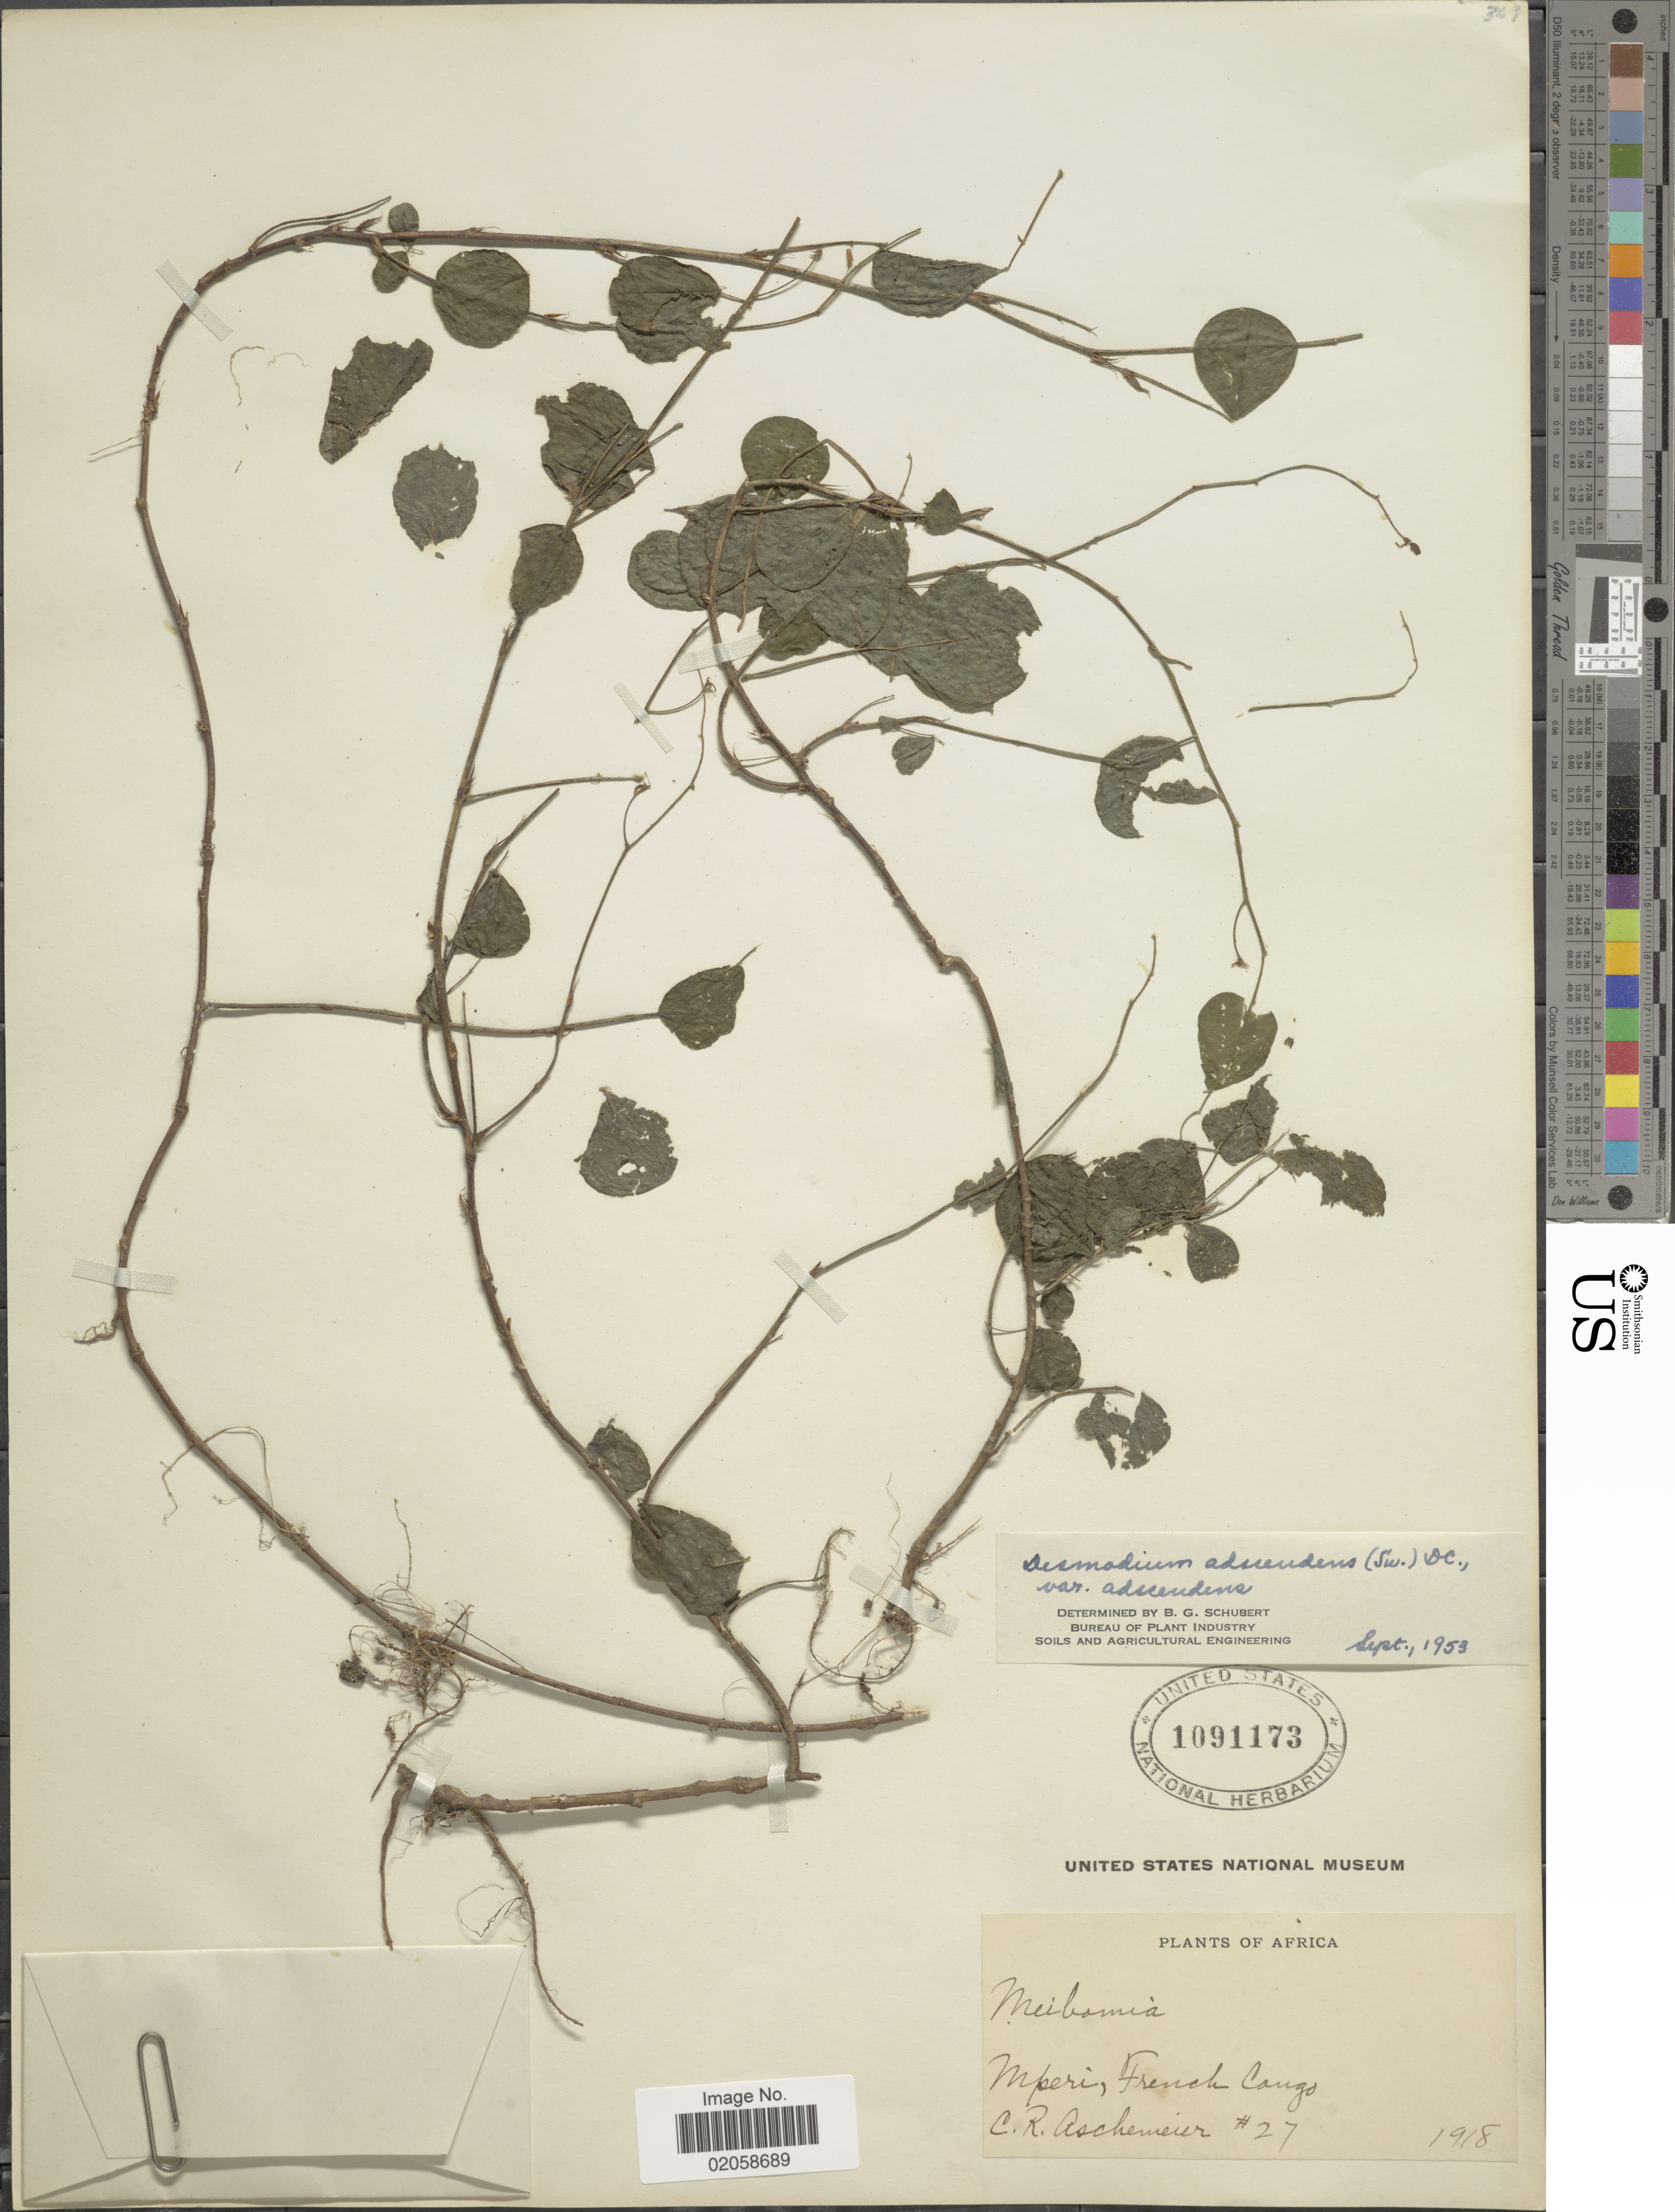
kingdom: Plantae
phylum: Tracheophyta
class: Magnoliopsida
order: Fabales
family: Fabaceae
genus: Grona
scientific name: Grona adscendens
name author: (Sw.) H. Ohashi & K. Ohashi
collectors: C. Aschemeier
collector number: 27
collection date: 1918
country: Congo, Republic of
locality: Mperi, French Congo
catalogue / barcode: US 1091173